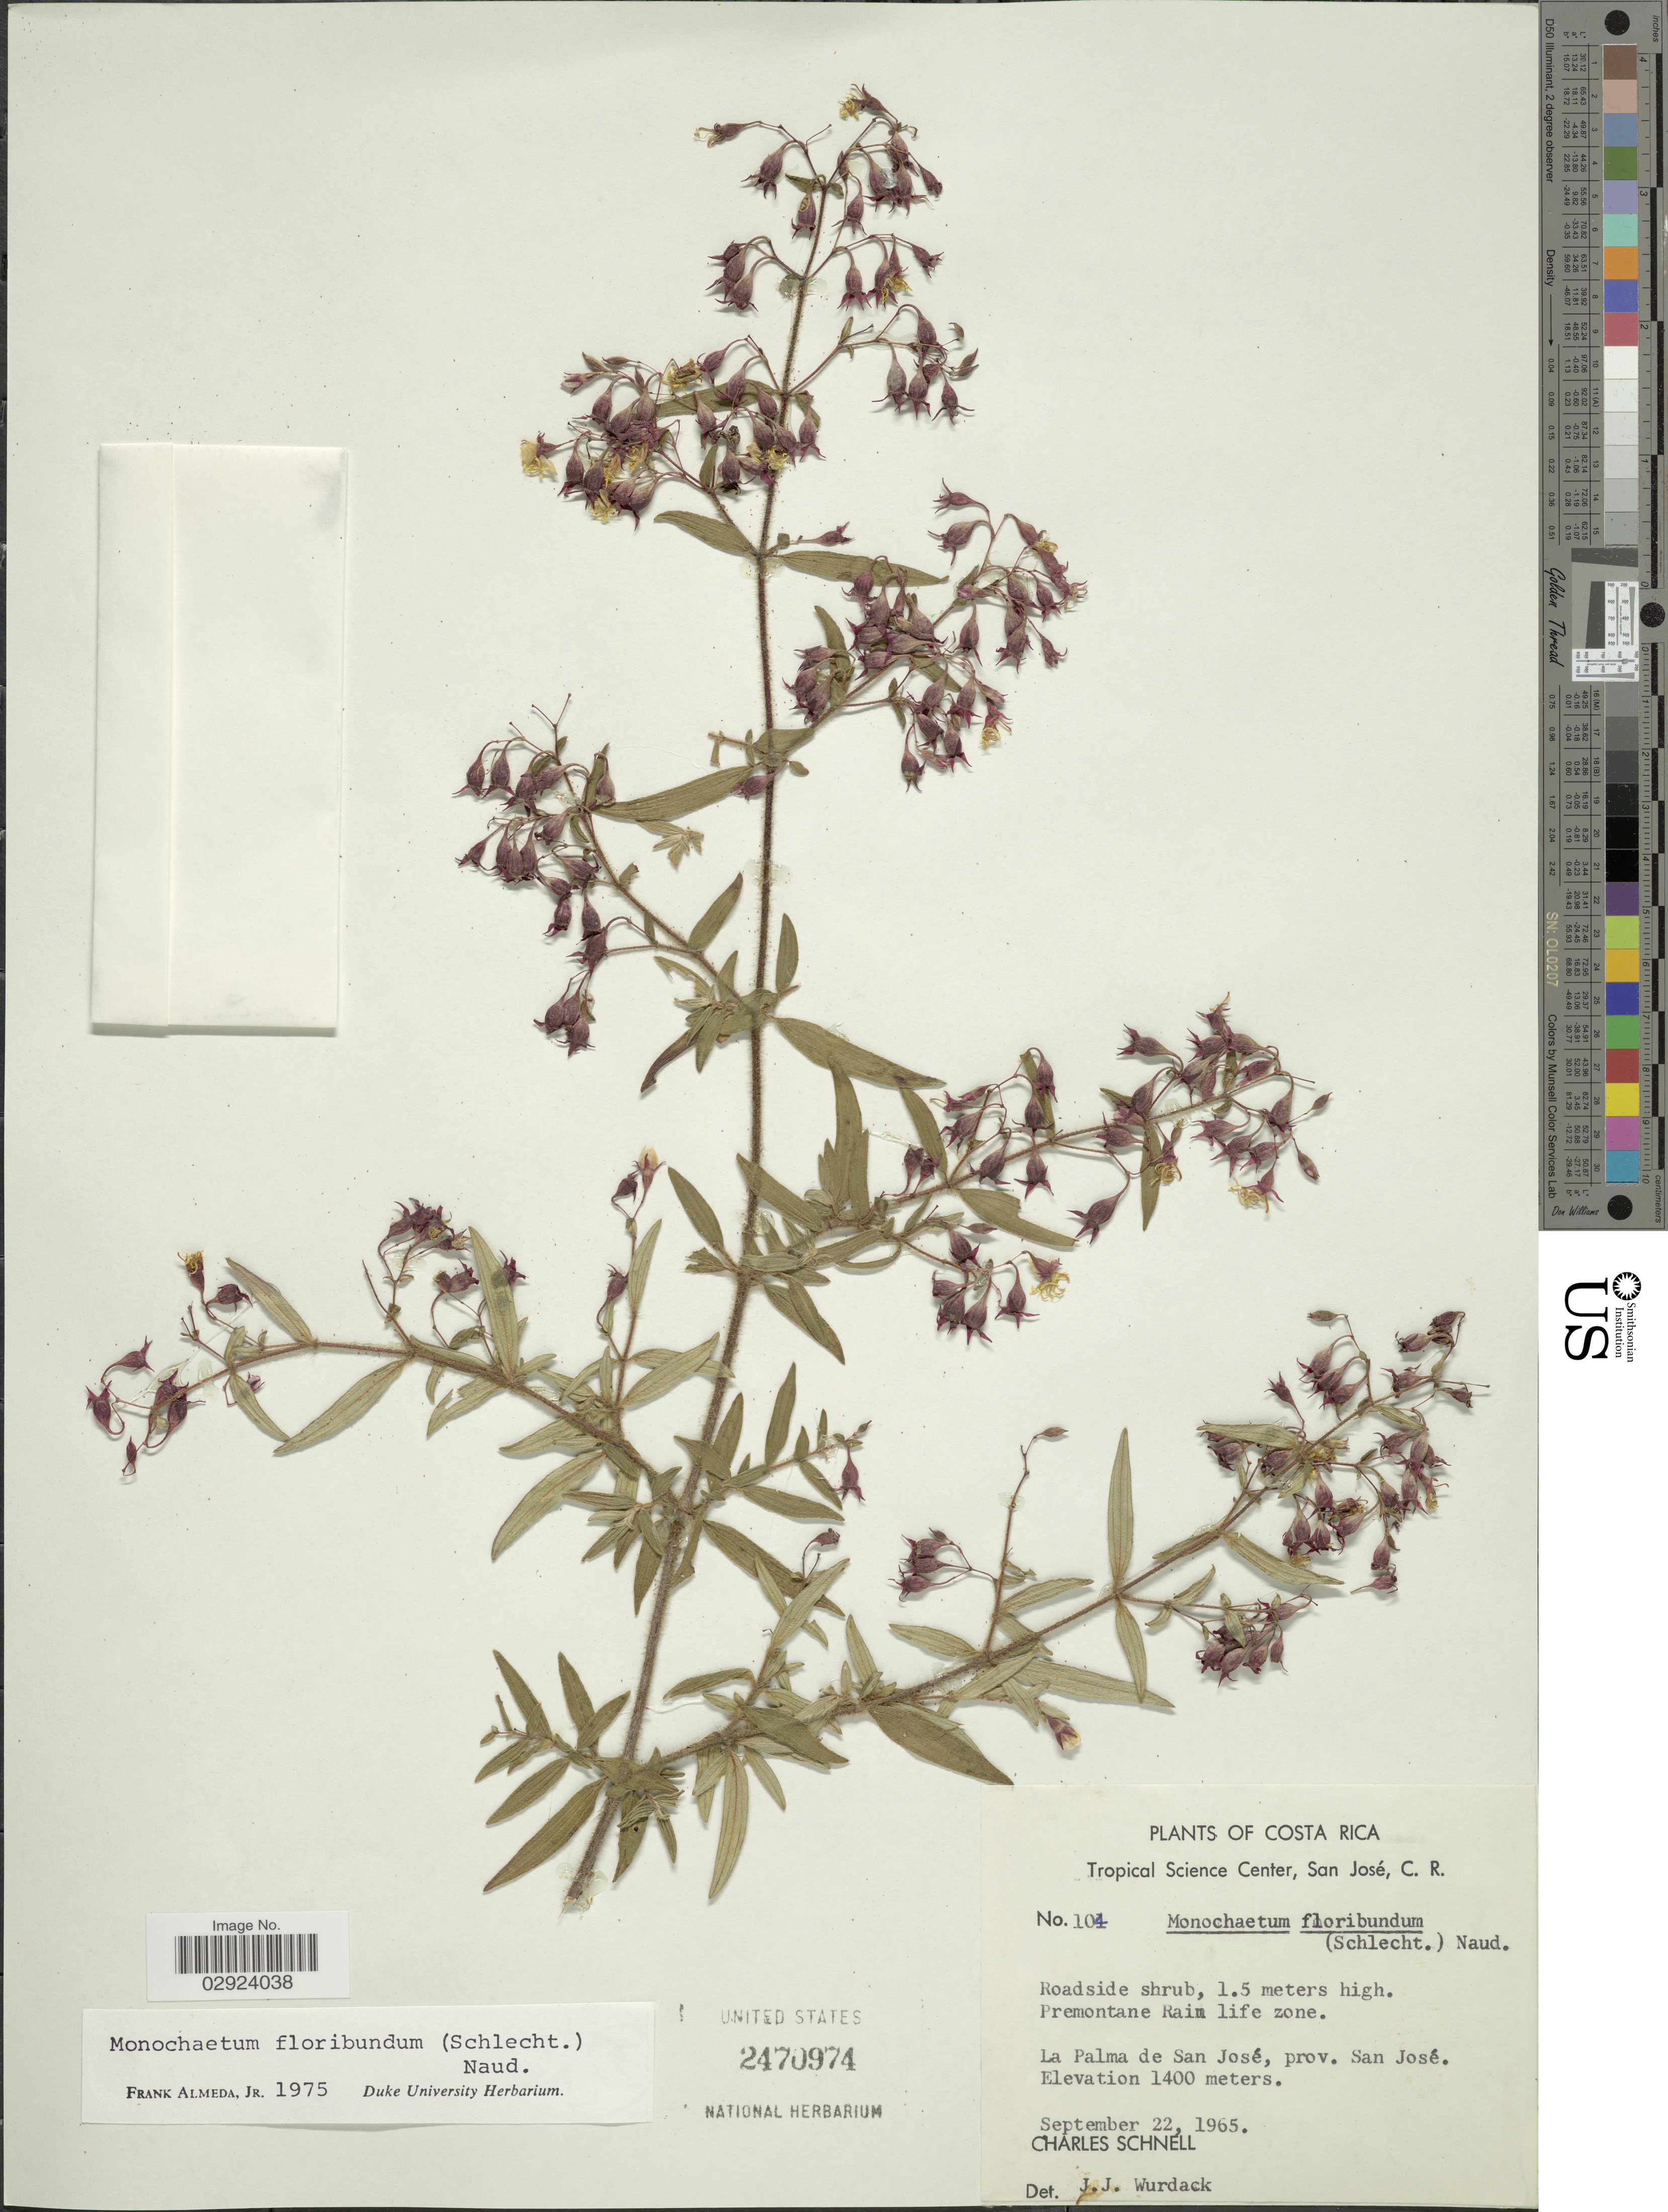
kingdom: Plantae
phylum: Tracheophyta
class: Magnoliopsida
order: Myrtales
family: Melastomataceae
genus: Monochaetum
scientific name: Monochaetum floribundum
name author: (Schltdl.) Naudin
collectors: C. Schnell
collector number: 104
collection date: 1965-09-22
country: Costa Rica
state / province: San José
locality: La Palma de San José.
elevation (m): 1400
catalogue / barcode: US 2470974